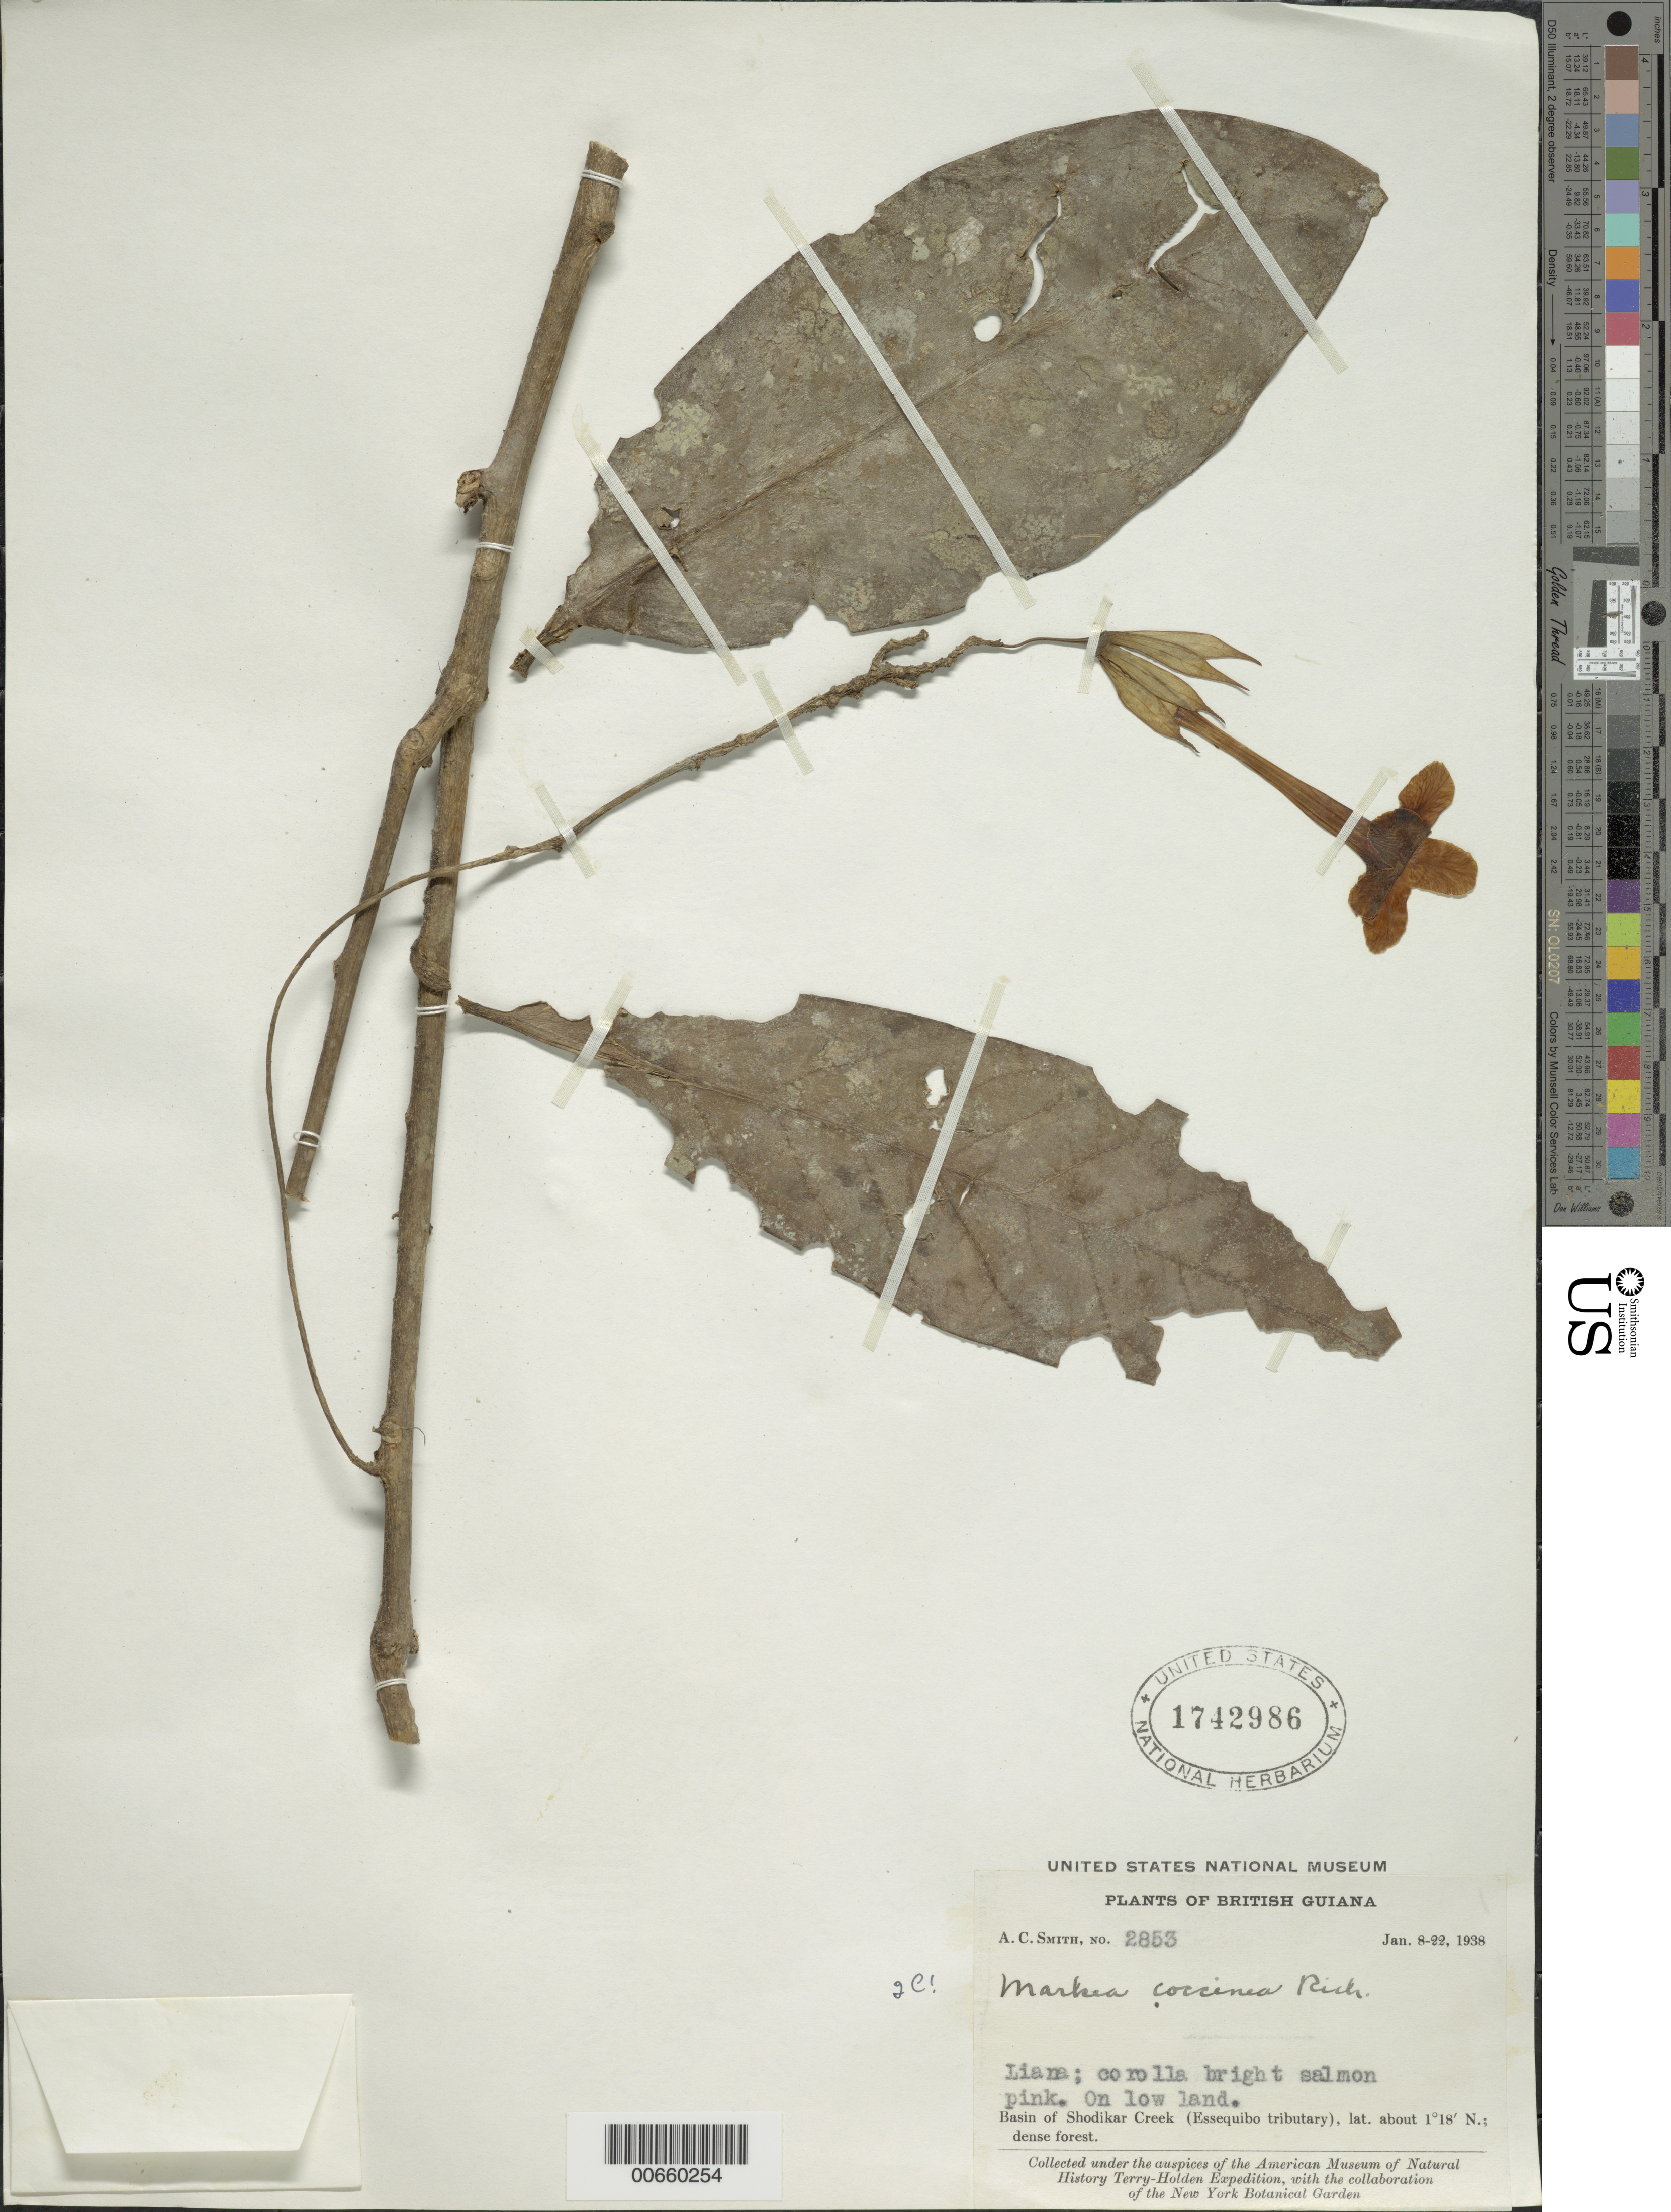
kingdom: Plantae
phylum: Tracheophyta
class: Magnoliopsida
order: Solanales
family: Solanaceae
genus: Markea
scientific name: Markea coccinea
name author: Rich.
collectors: A. C. Smith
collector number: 2853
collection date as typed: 8-Jan-38 to 22-Jan-38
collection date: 1938-01-08/1938-01-22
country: Guyana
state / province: U. Takutu-U. Essequibo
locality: Shodikar Creek, basin of (Essequibo tributary), Akarai Mts.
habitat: Low land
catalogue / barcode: US 1742986